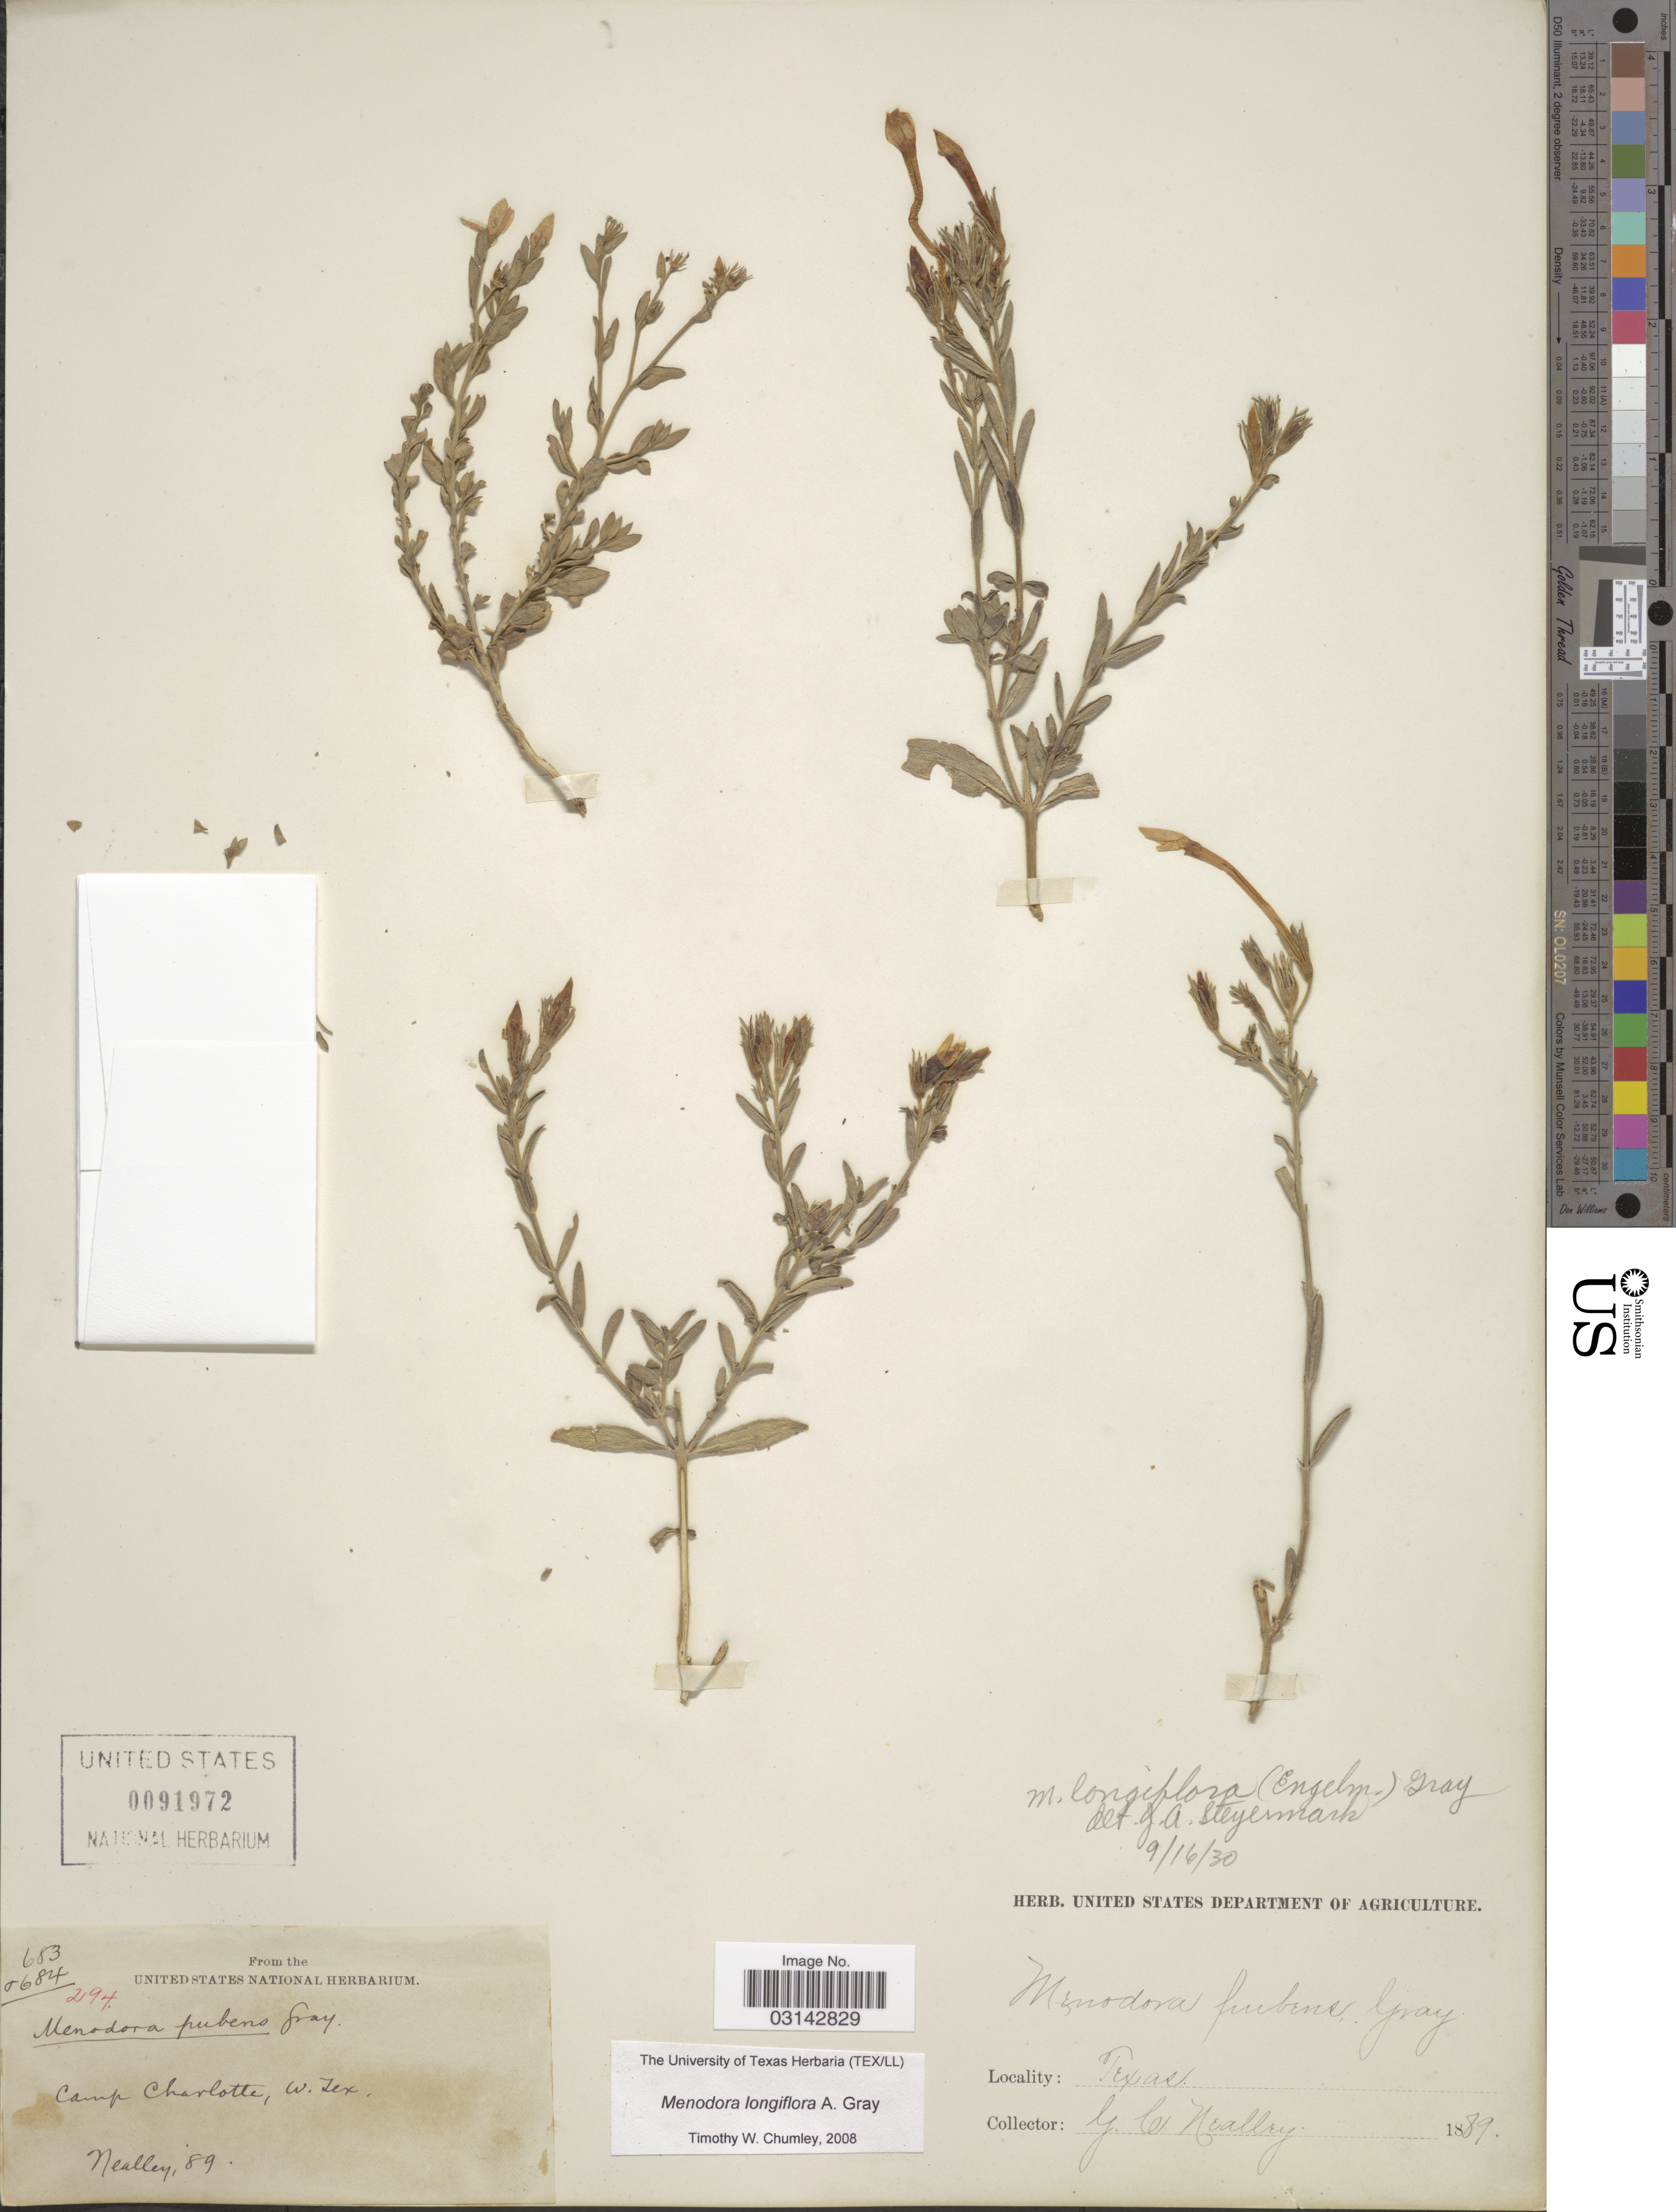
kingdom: Plantae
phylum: Tracheophyta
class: Magnoliopsida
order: Lamiales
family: Oleaceae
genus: Menodora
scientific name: Menodora longiflora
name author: A. Gray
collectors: G. C. Nealley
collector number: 683/684/294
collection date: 1889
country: United States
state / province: Texas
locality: Camp Charlotte, W. Tex.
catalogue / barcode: US 91972